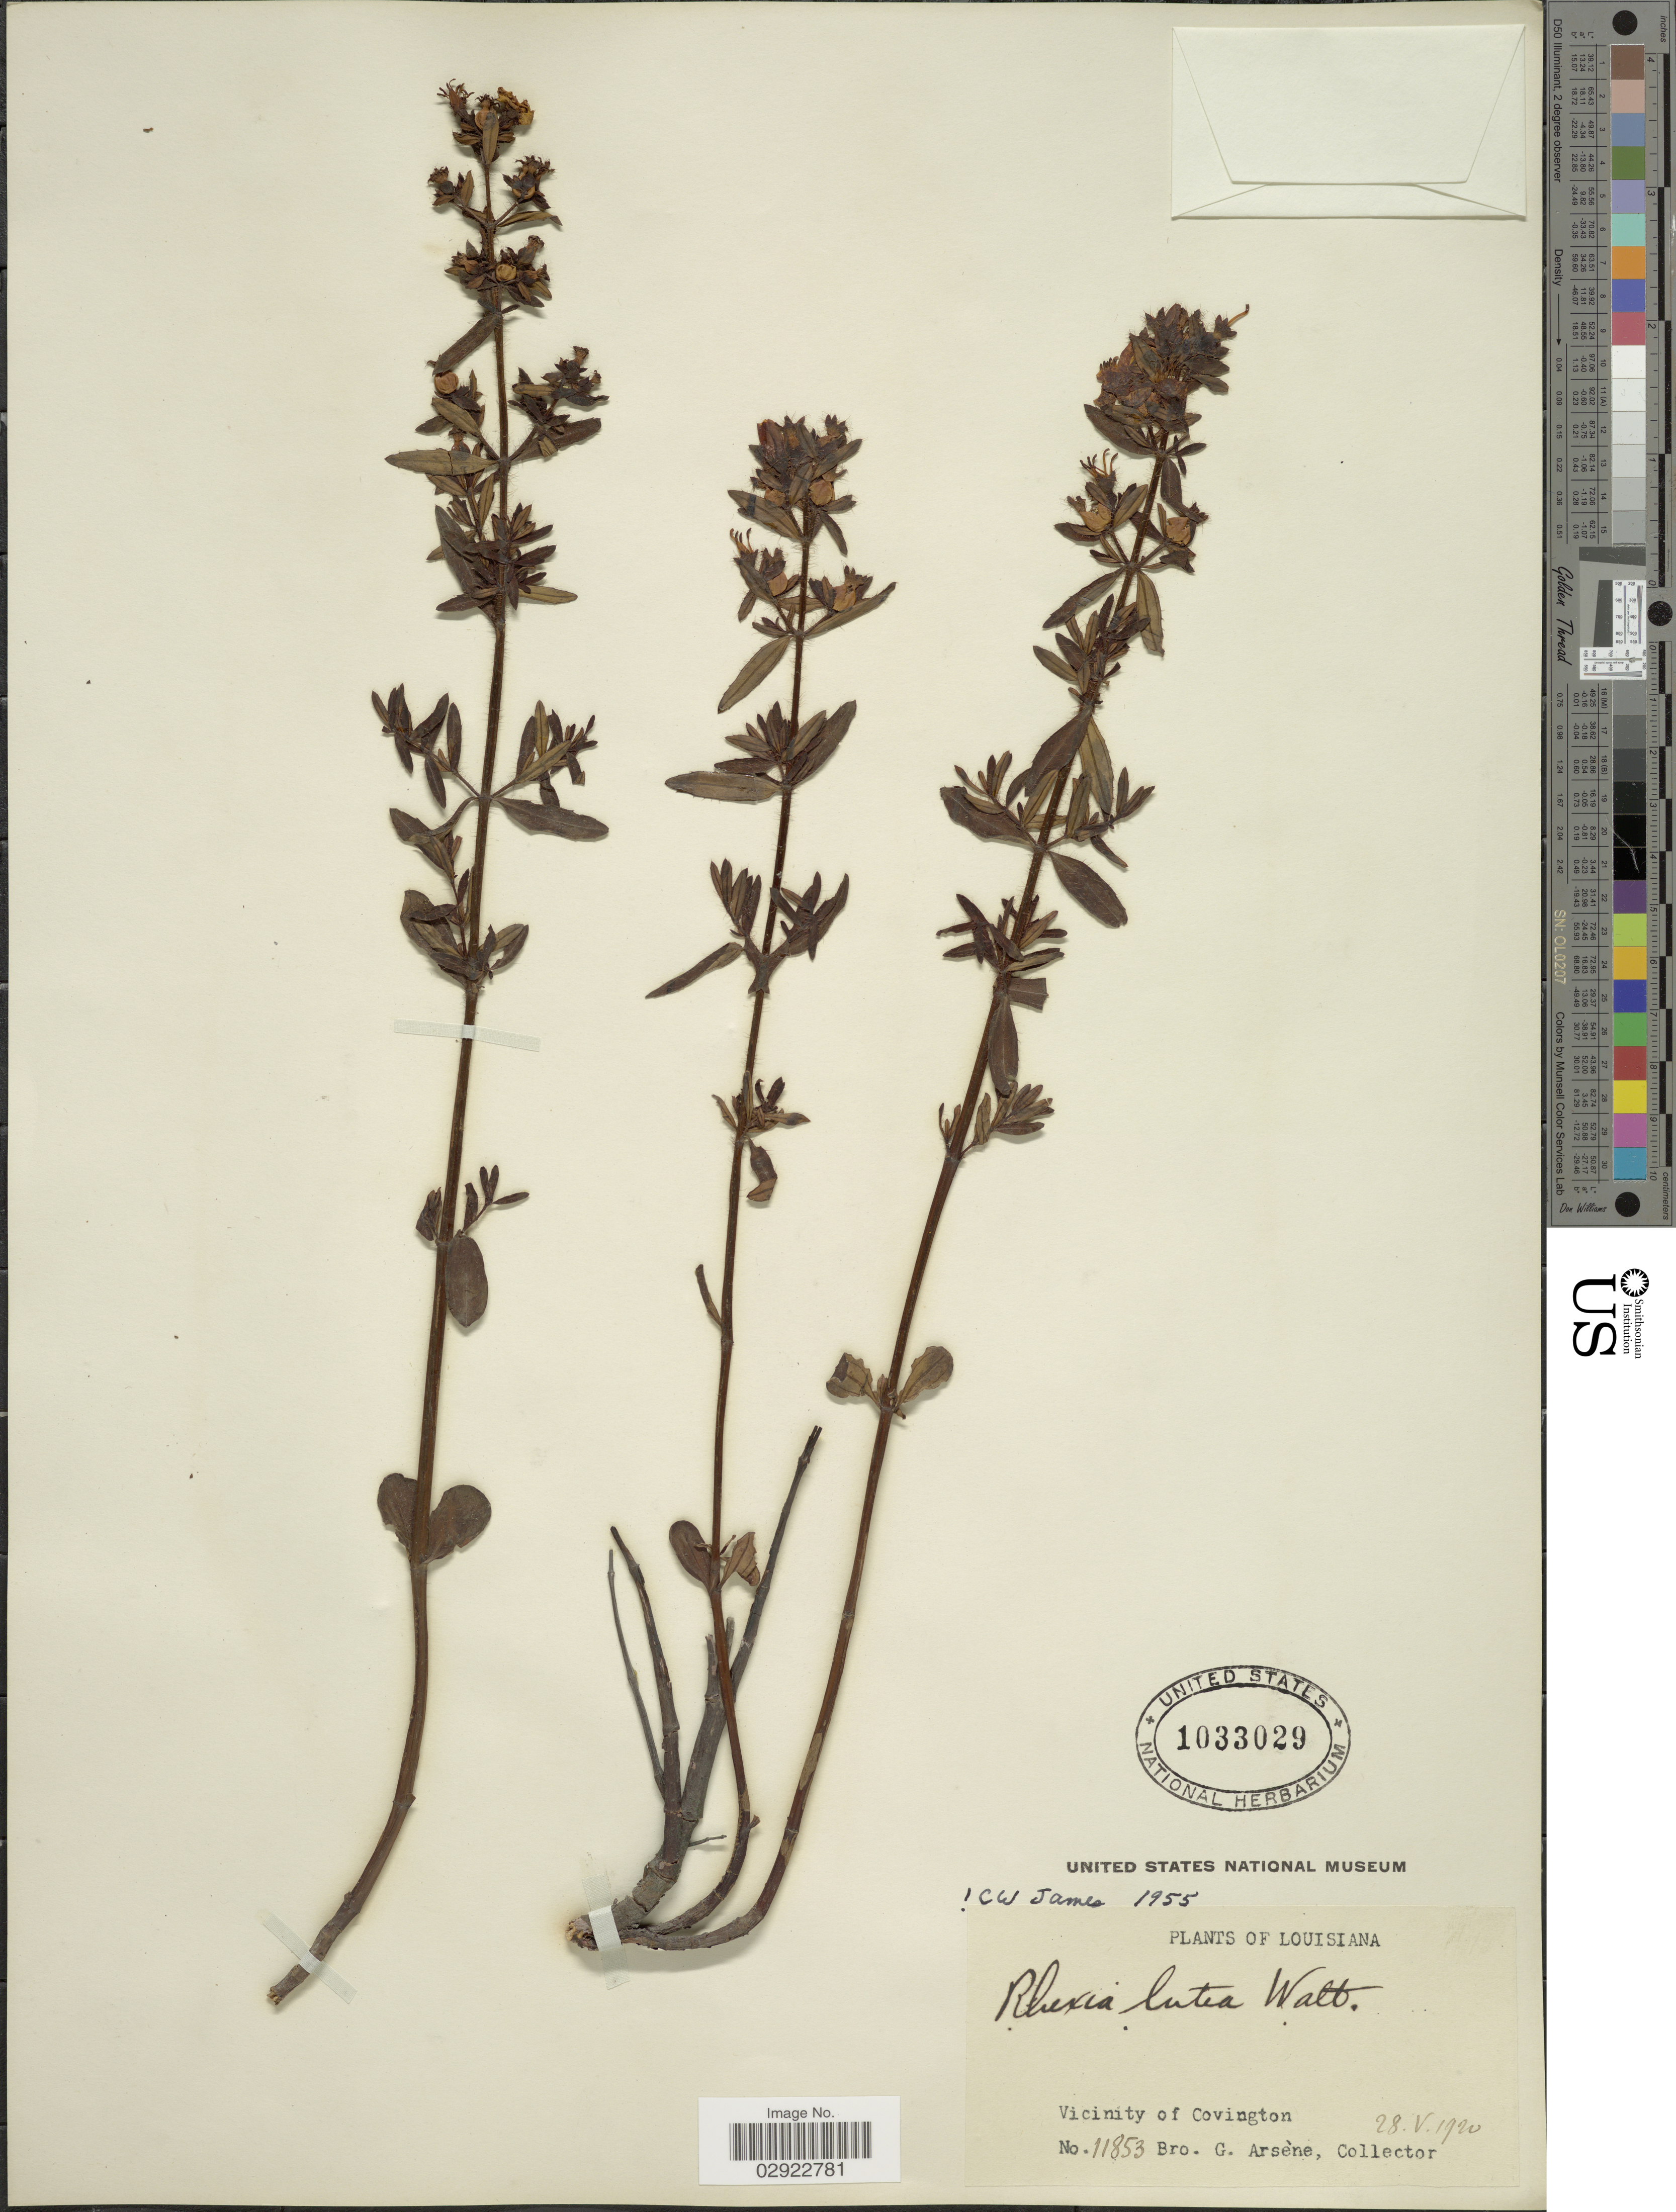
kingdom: Plantae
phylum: Tracheophyta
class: Magnoliopsida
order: Myrtales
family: Melastomataceae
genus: Rhexia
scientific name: Rhexia lutea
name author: Walter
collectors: Bro. G. Arsène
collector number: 11853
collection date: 1920-05-28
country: United States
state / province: Louisiana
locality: Vicinity of Covington.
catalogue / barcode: US 1033029